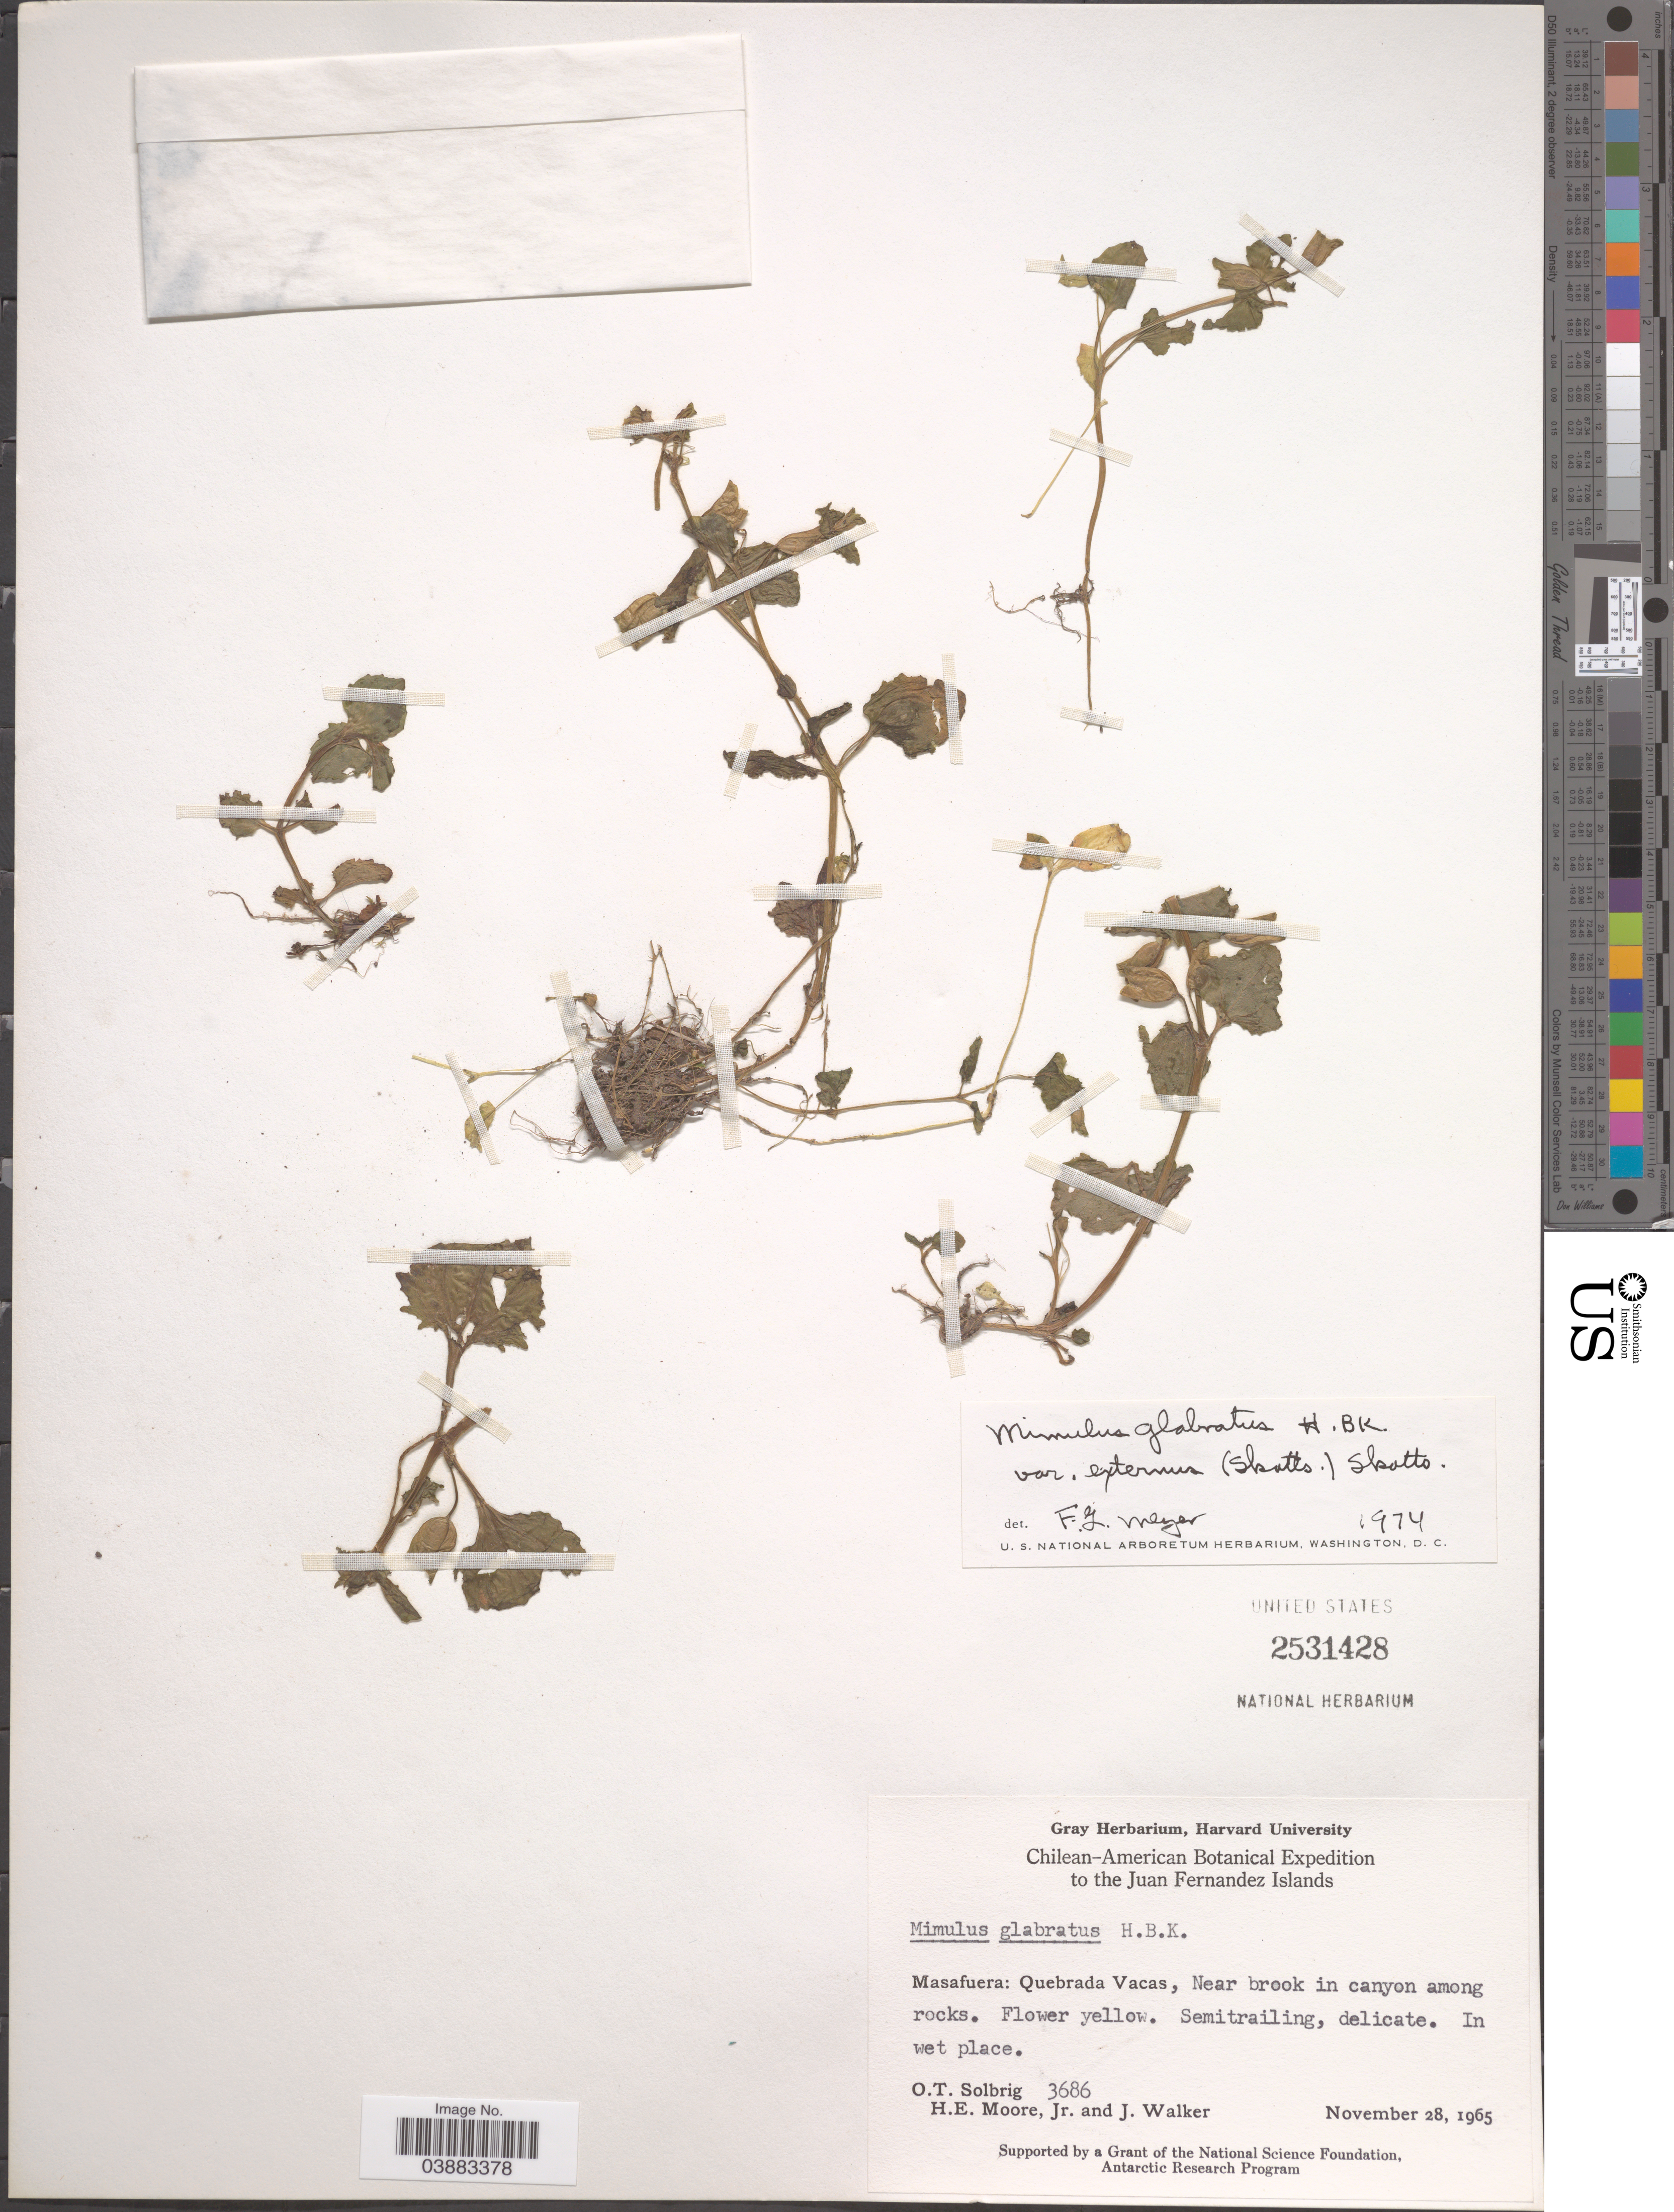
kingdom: Plantae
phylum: Tracheophyta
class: Magnoliopsida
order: Lamiales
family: Phrymaceae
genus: Mimulus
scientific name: Mimulus glabratus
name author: Kunth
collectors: O. T. Solbrig, H. Moore & J. Walker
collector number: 3686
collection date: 1965-11-28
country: Chile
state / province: Valparaíso (V)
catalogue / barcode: US 2531428